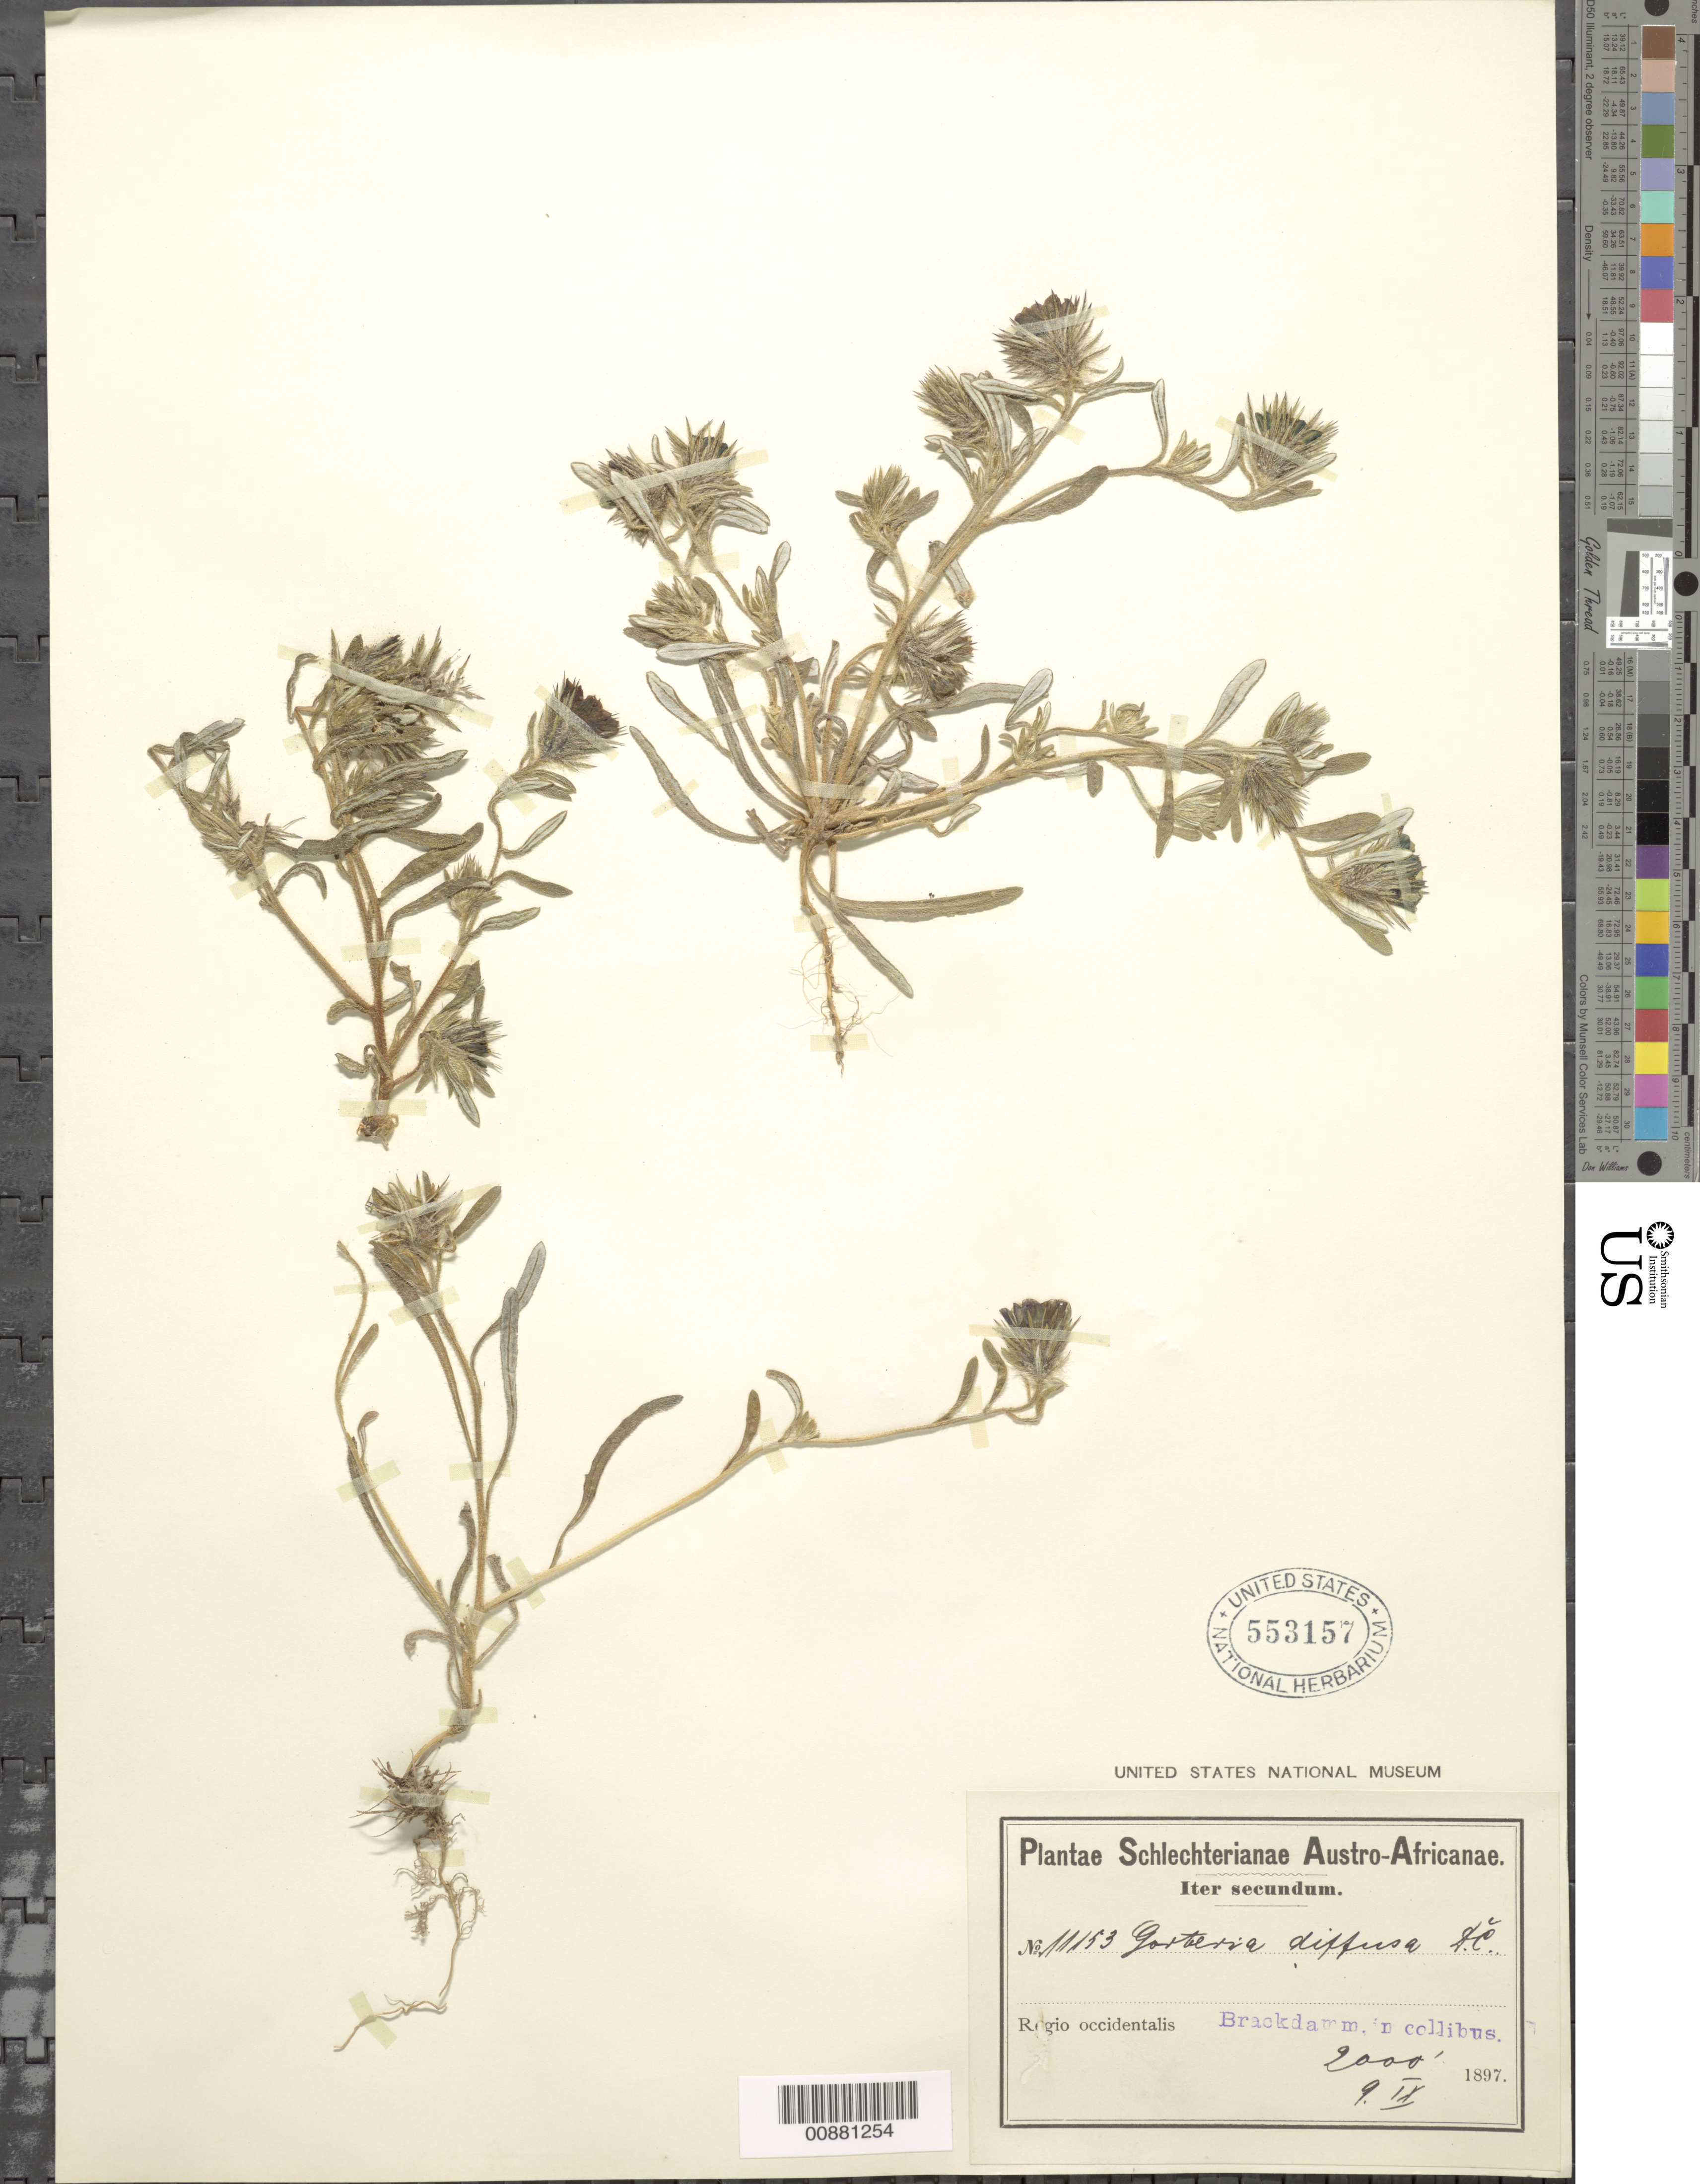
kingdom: Plantae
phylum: Tracheophyta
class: Magnoliopsida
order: Asterales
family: Asteraceae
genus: Gorteria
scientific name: Gorteria diffusa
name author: Thunb.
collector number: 11153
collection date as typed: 9 September 1897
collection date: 1897-09-09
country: South Africa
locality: Brackdamm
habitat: Collibus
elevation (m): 610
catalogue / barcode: US 553157